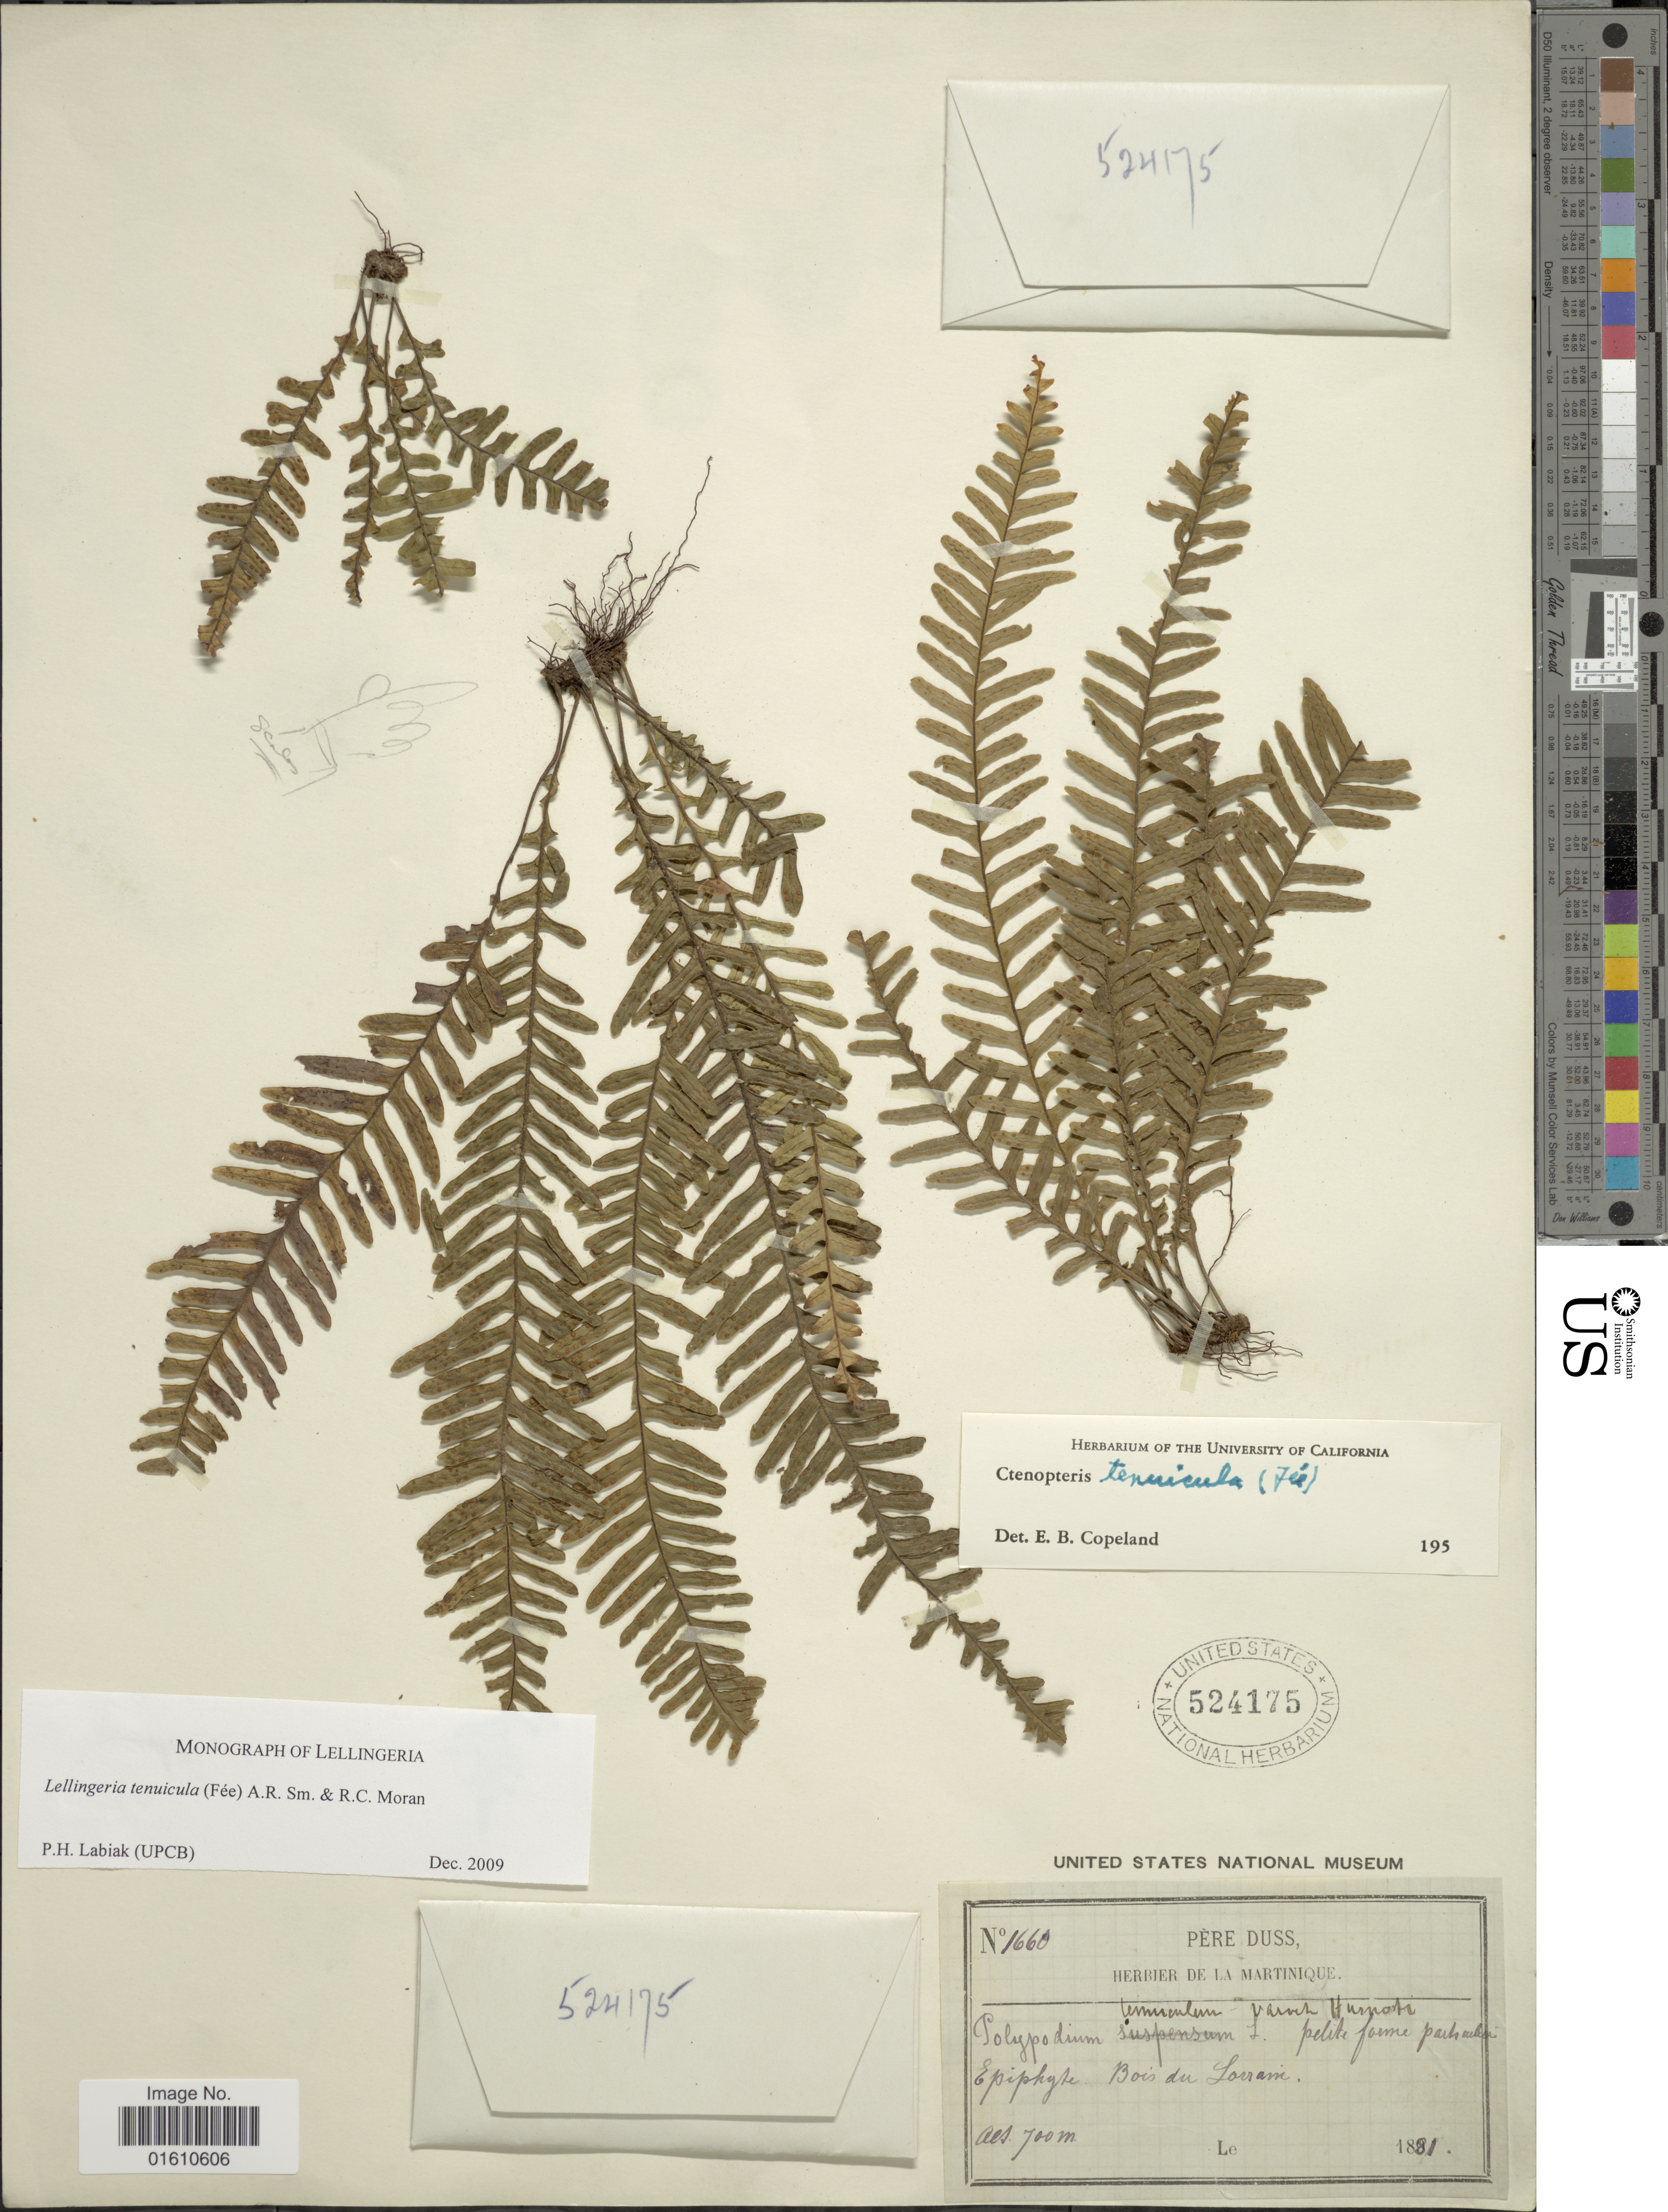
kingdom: Plantae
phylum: Tracheophyta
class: Polypodiopsida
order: Polypodiales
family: Polypodiaceae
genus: Lellingeria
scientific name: Lellingeria tenuicula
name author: (Fée) A.R. Sm. & R.C. Moran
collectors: Père Duss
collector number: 1660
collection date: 1881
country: Martinique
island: Martinique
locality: Bois du Lorrain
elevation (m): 700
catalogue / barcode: US 524175